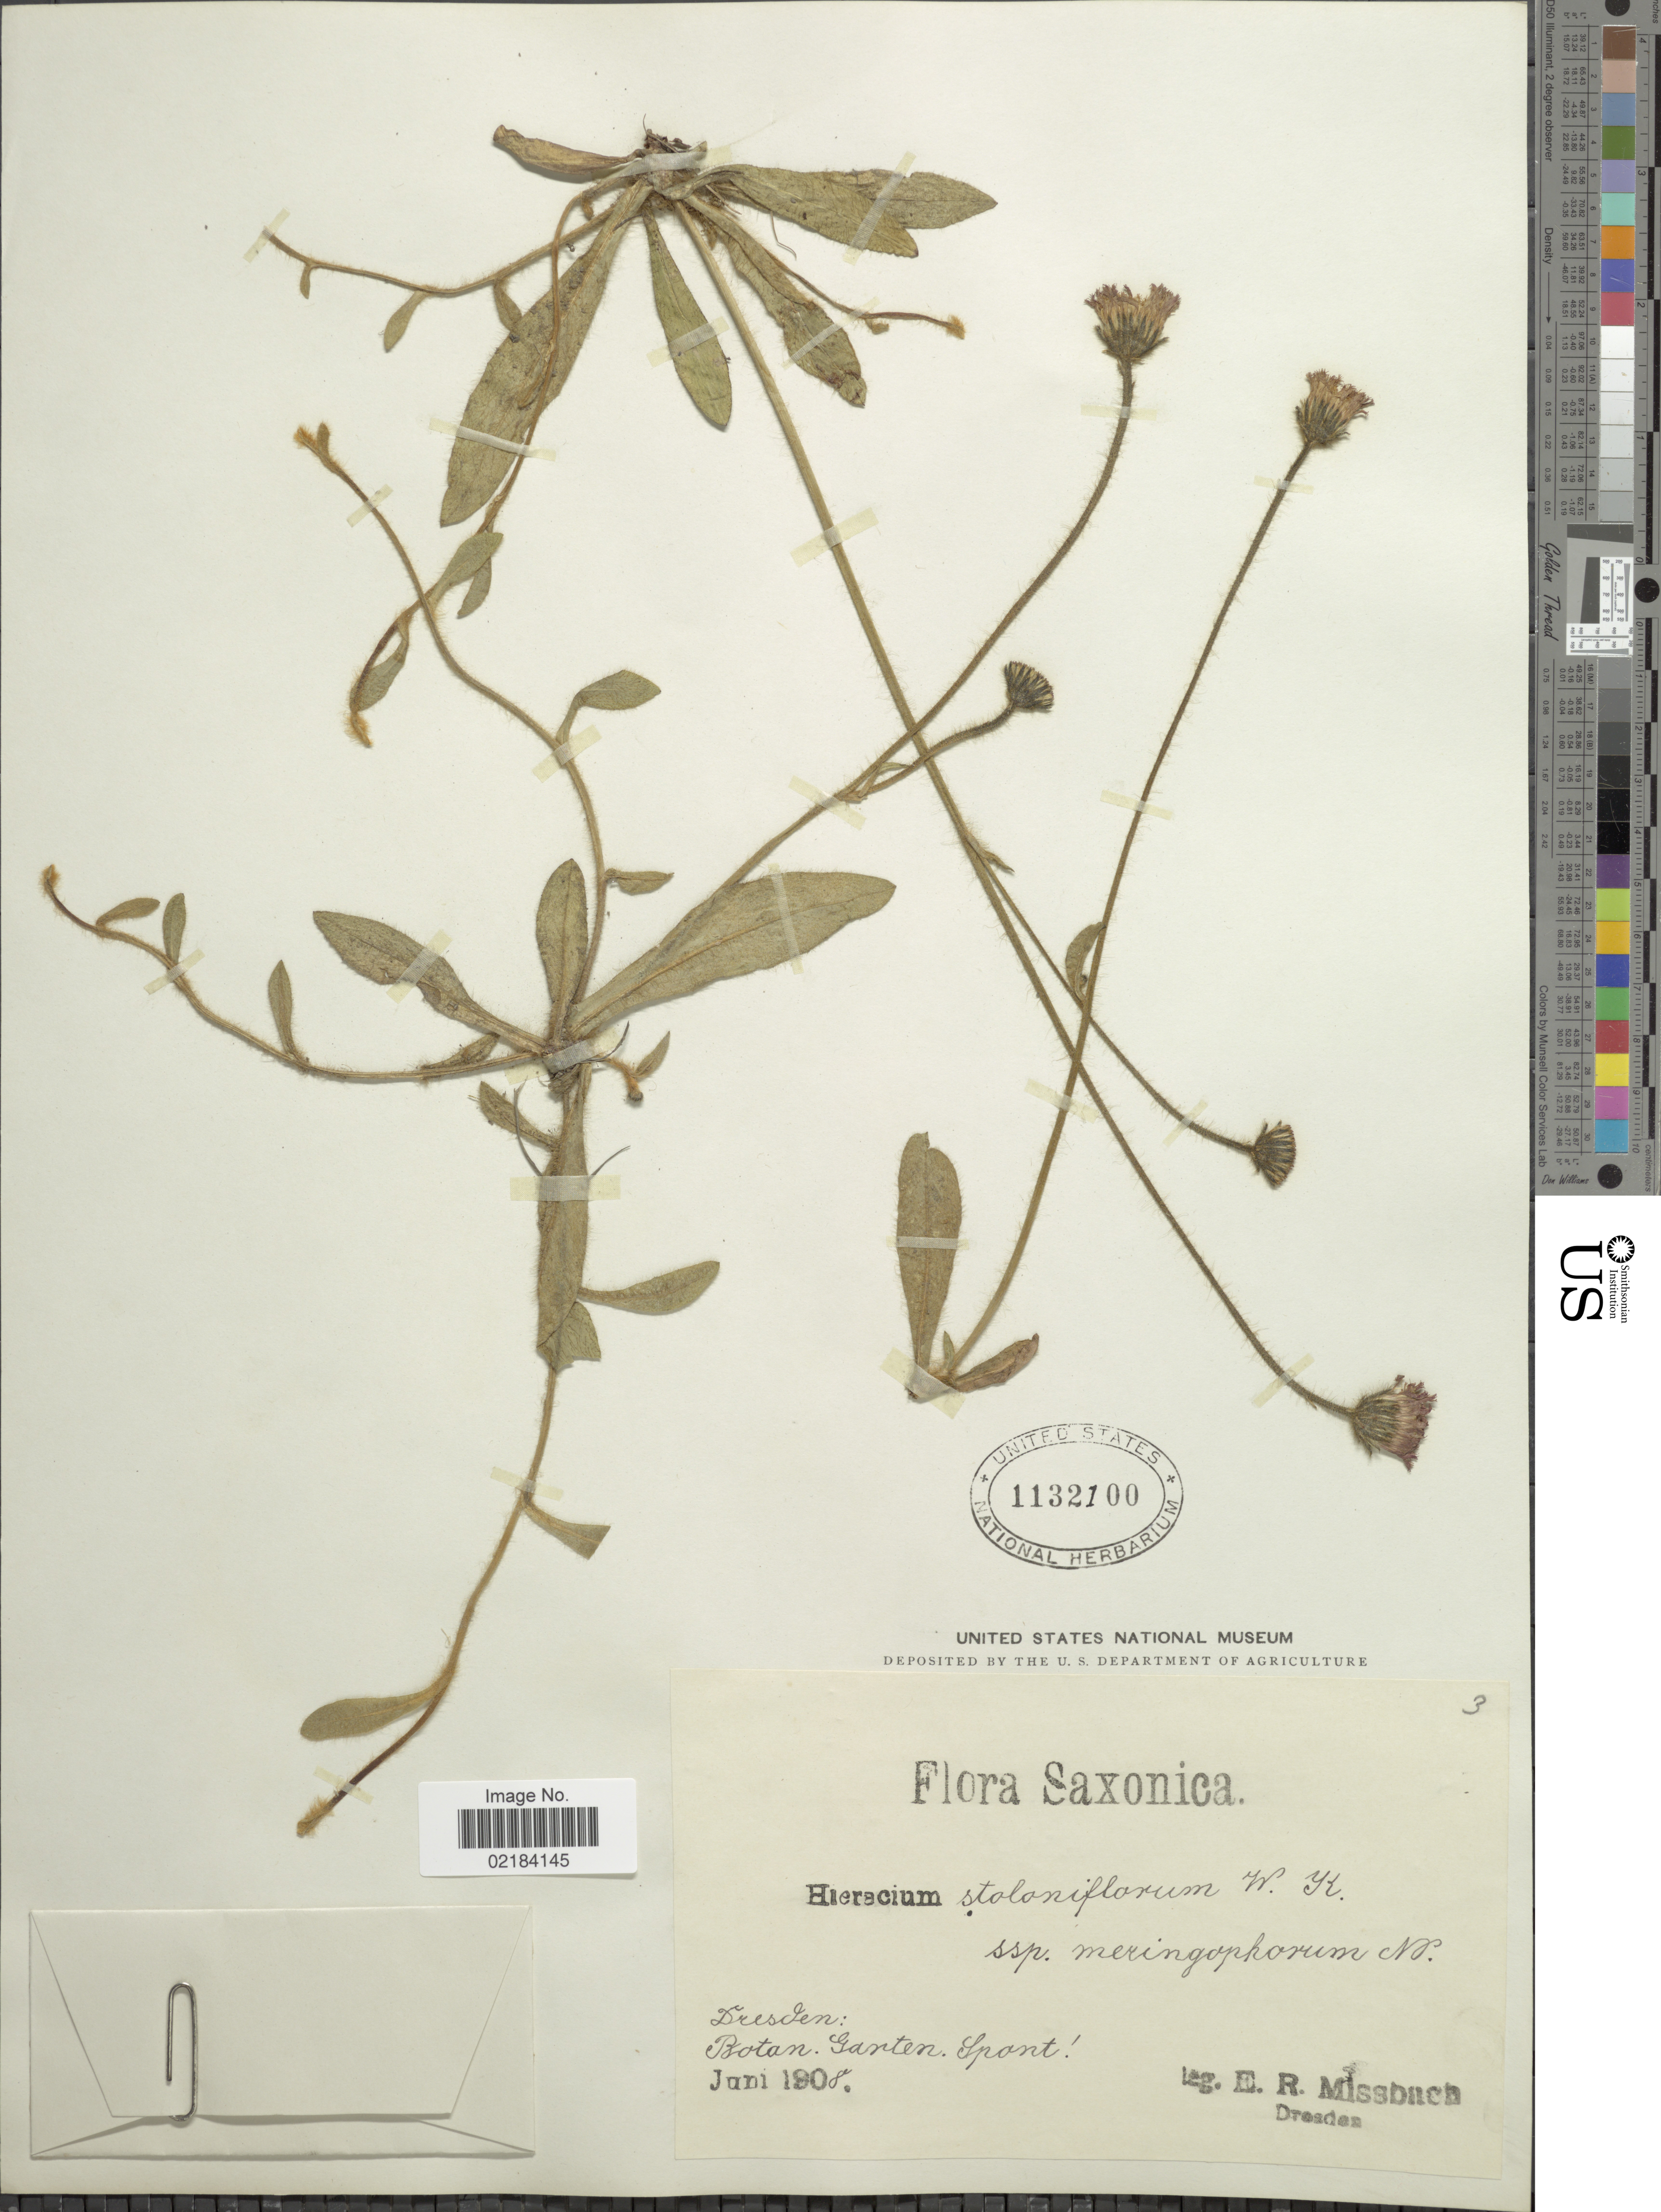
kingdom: Plantae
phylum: Tracheophyta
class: Magnoliopsida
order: Asterales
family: Asteraceae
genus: Hieracium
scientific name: Hieracium stoloniflorum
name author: Waldst. & Kit.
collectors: E. Missbach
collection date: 1908-06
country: Germany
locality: Saxonica, Dresden: Botan Garten Spant [interpreted]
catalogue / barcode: US 1132100